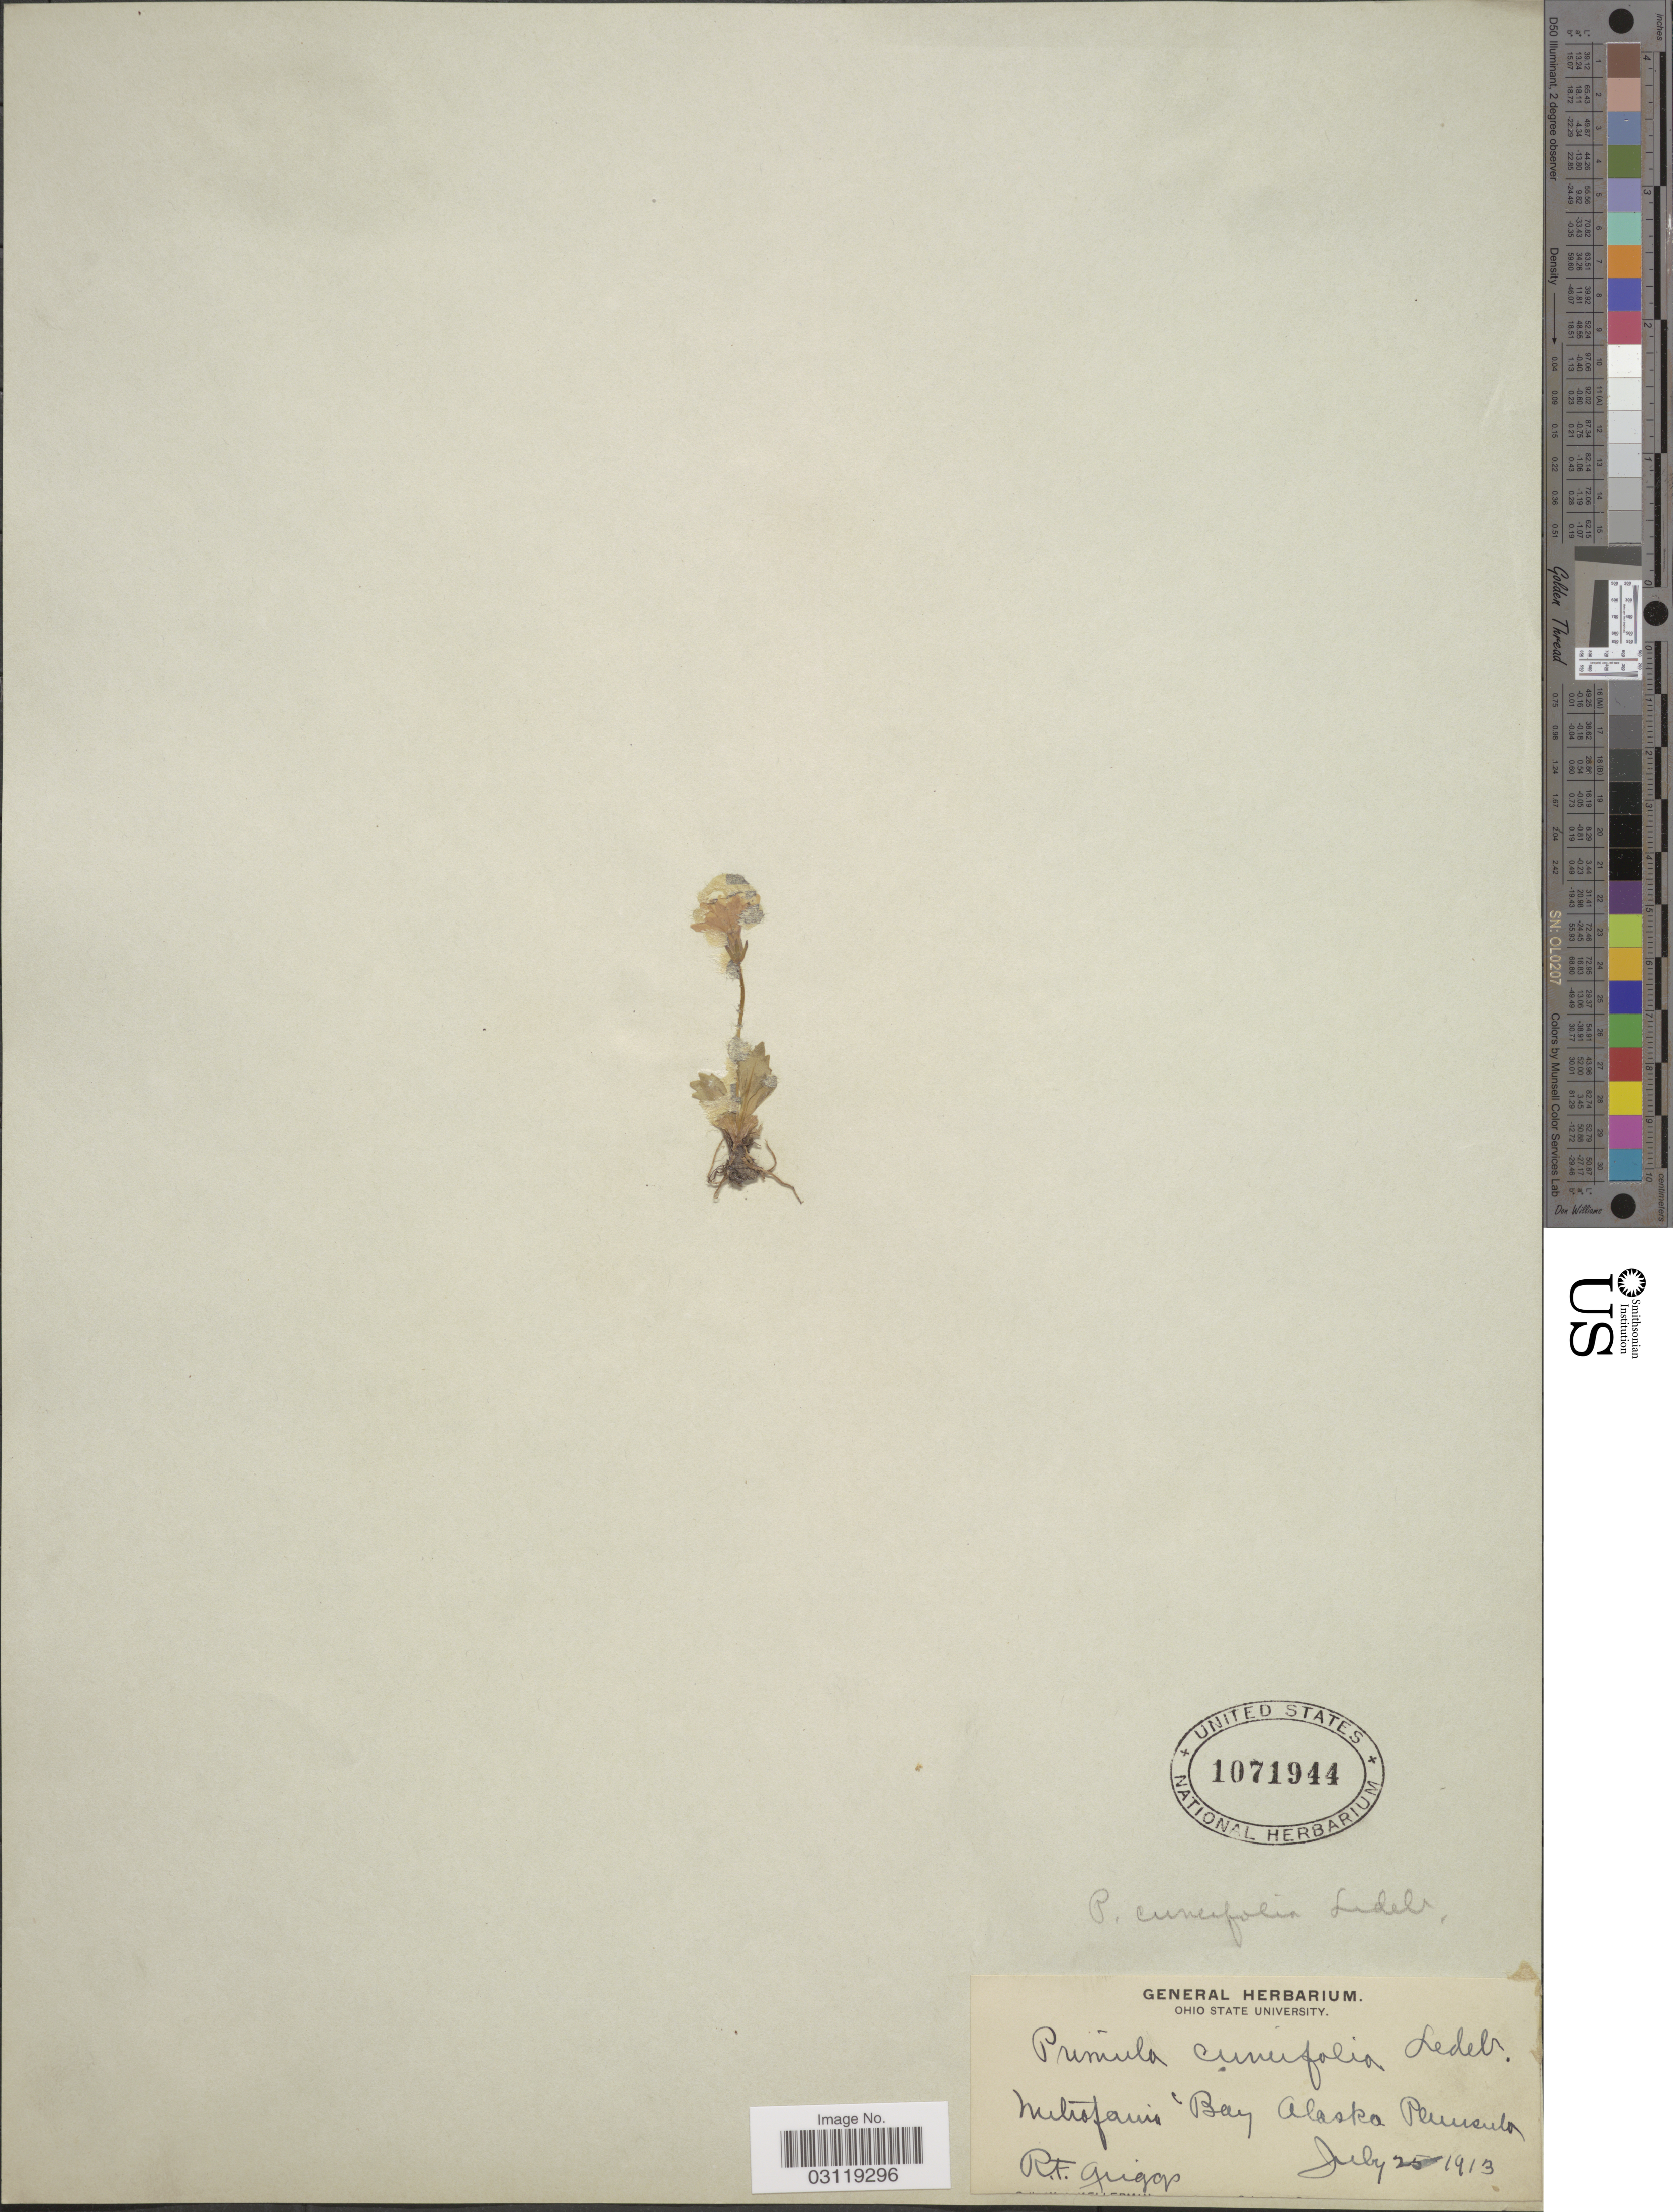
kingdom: Plantae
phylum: Tracheophyta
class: Magnoliopsida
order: Ericales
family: Primulaceae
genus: Primula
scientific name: Primula cuneifolia subsp. cuneifolia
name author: Ledeb.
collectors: R. F. Griggs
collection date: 1913-07-25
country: United States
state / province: Alaska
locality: Mitrofania Bay Alaska Peninsula.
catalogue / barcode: US 1071944